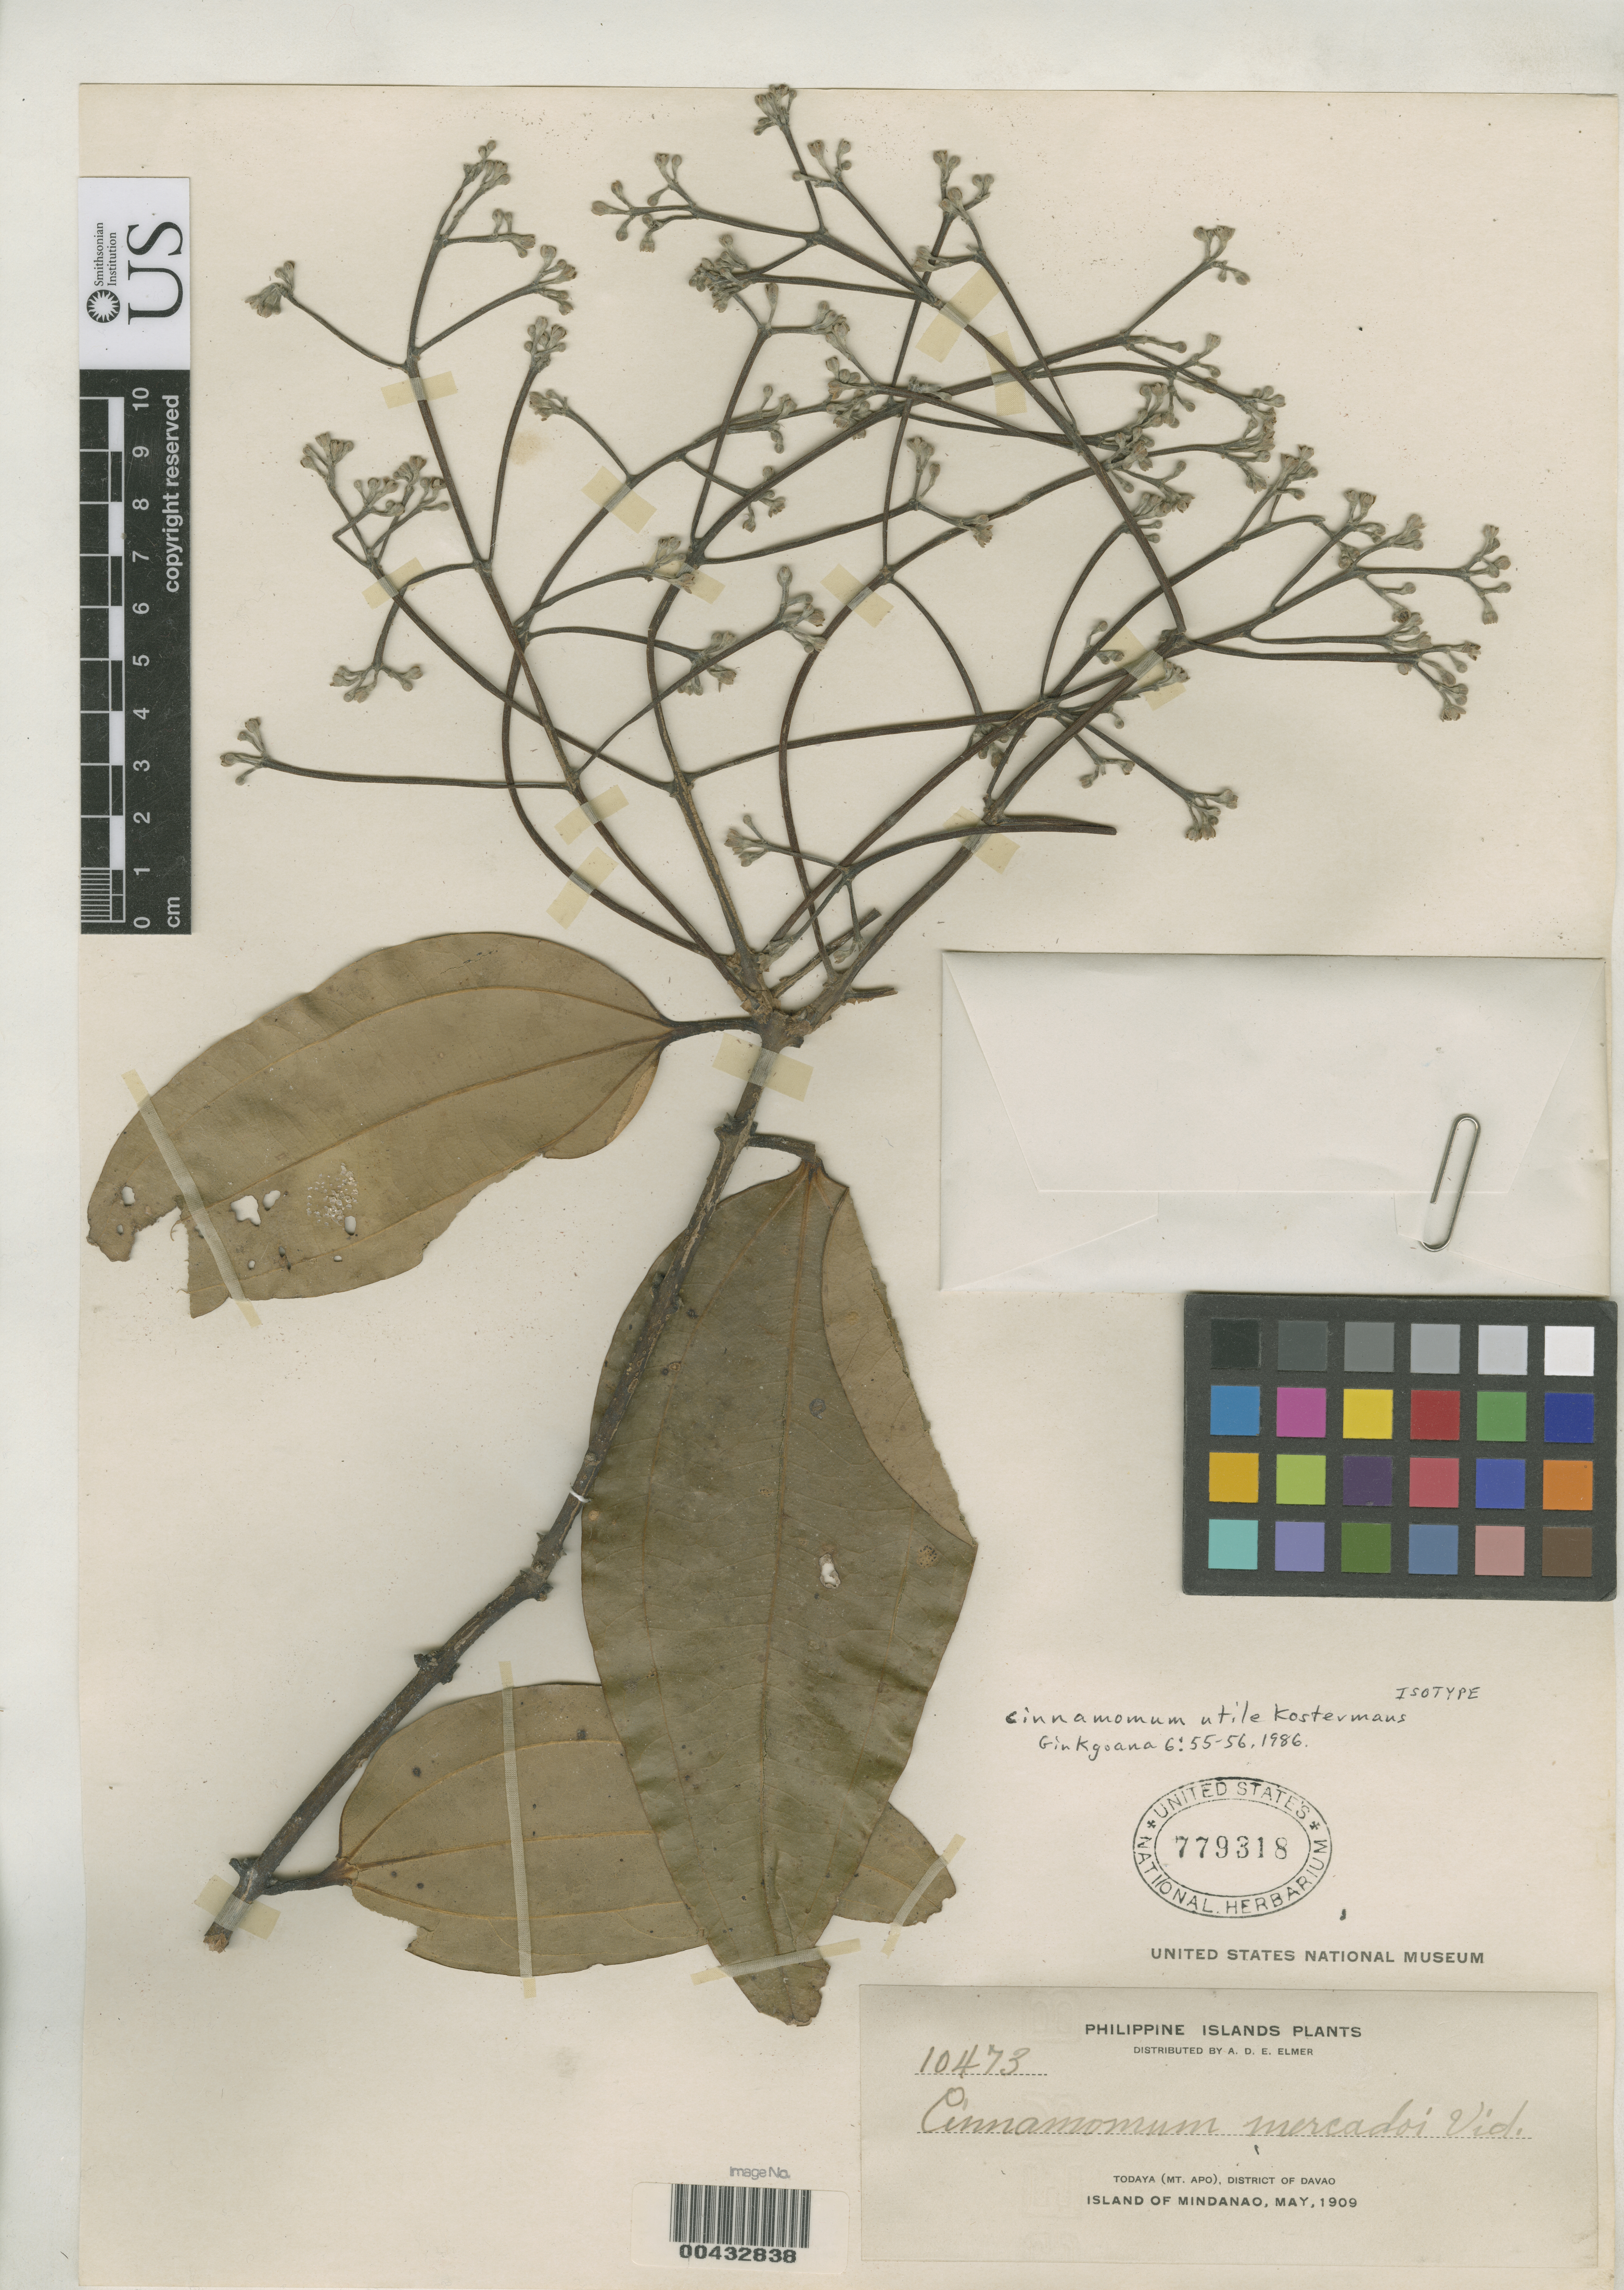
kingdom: Plantae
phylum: Tracheophyta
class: Magnoliopsida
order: Laurales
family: Lauraceae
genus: Cinnamomum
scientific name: Cinnamomum utile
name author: Kosterm.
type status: Isotype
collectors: A. D. E. Elmer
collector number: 10473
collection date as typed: May 1909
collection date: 1909-05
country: Philippines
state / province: Davao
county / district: Davao del Sur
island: Mindanao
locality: Todaya, Mt. Apo.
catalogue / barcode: US 779318